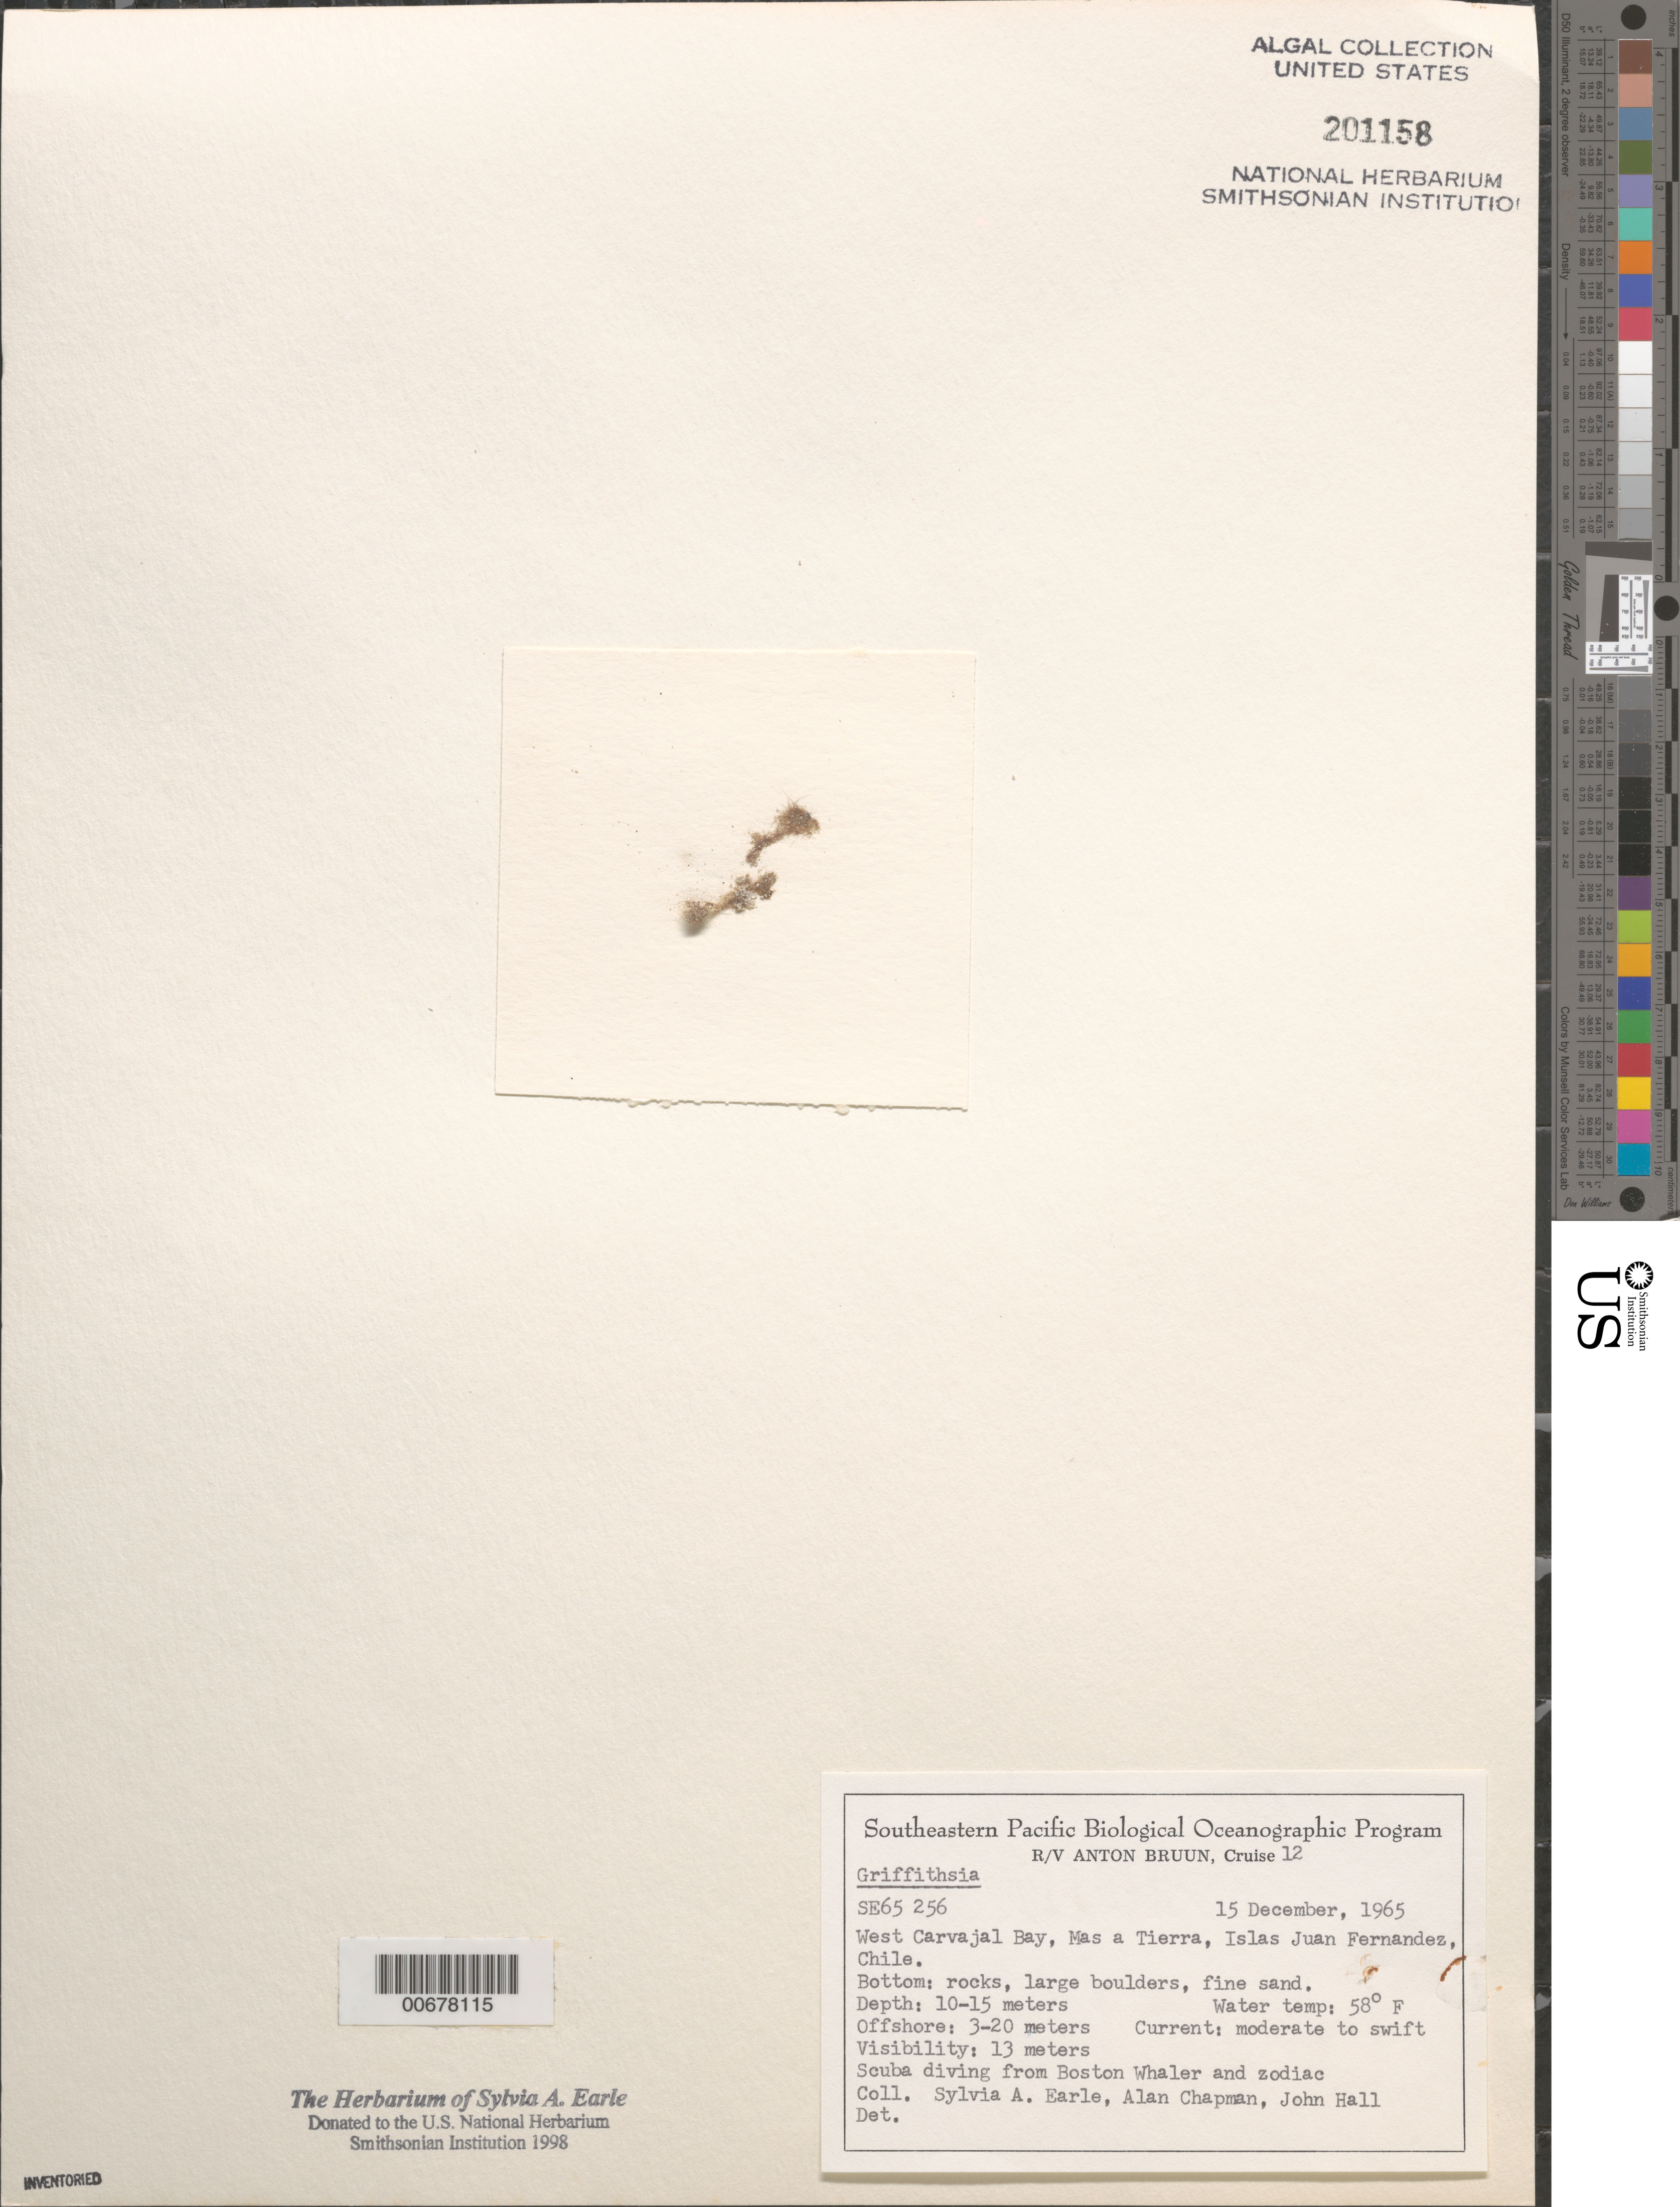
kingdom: Plantae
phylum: Rhodophyta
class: Florideophyceae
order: Ceramiales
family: Wrangeliaceae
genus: Griffithsia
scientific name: Griffithsia sp.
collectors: S. A. Earle, A. Chapman & J. Hall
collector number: SE 65256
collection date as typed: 15 Dec 1965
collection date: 1965-12-15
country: Chile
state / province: Valparaíso (V)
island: Isla Más a Tierra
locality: West Carvajal Bay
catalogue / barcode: US 201158